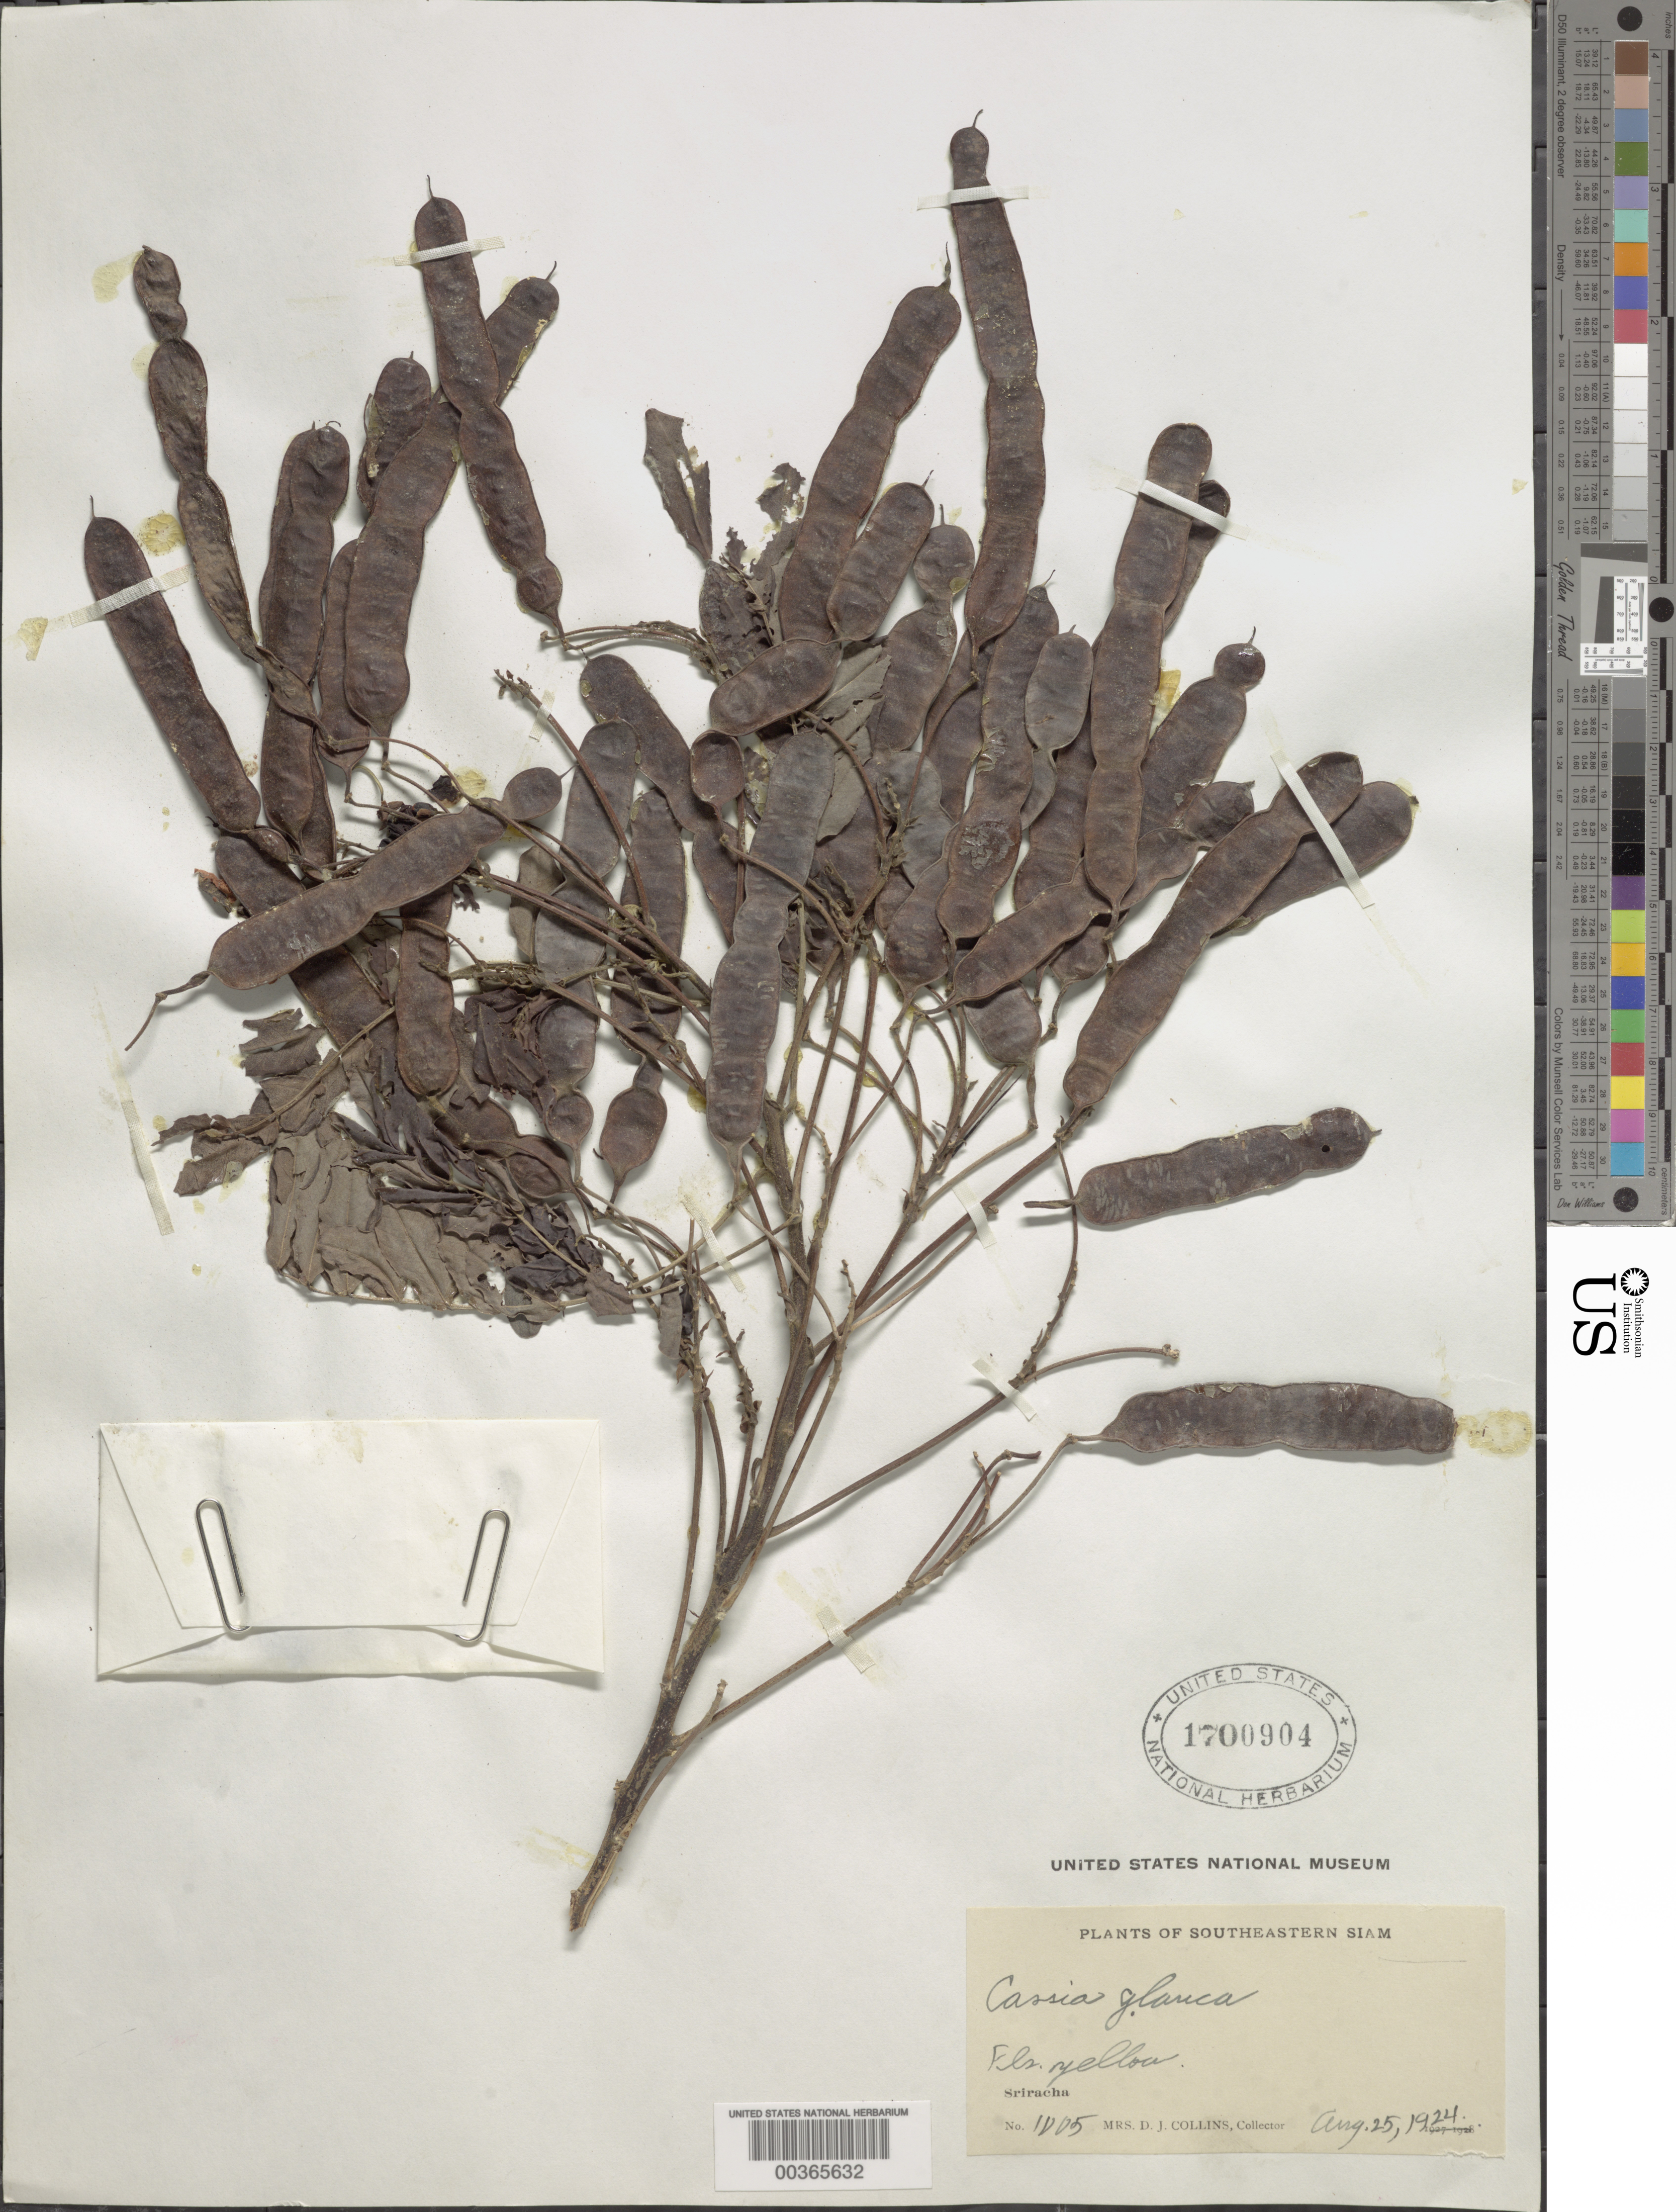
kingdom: Plantae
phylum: Tracheophyta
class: Magnoliopsida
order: Fabales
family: Fabaceae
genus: Senna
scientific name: Senna surattensis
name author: (Burm. f.) H.S. Irwin & Barneby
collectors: Mrs. D. J. Collins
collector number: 1805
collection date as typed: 25 Aug 1924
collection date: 1924-08-25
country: Thailand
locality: Sriracha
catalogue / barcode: US 1700904